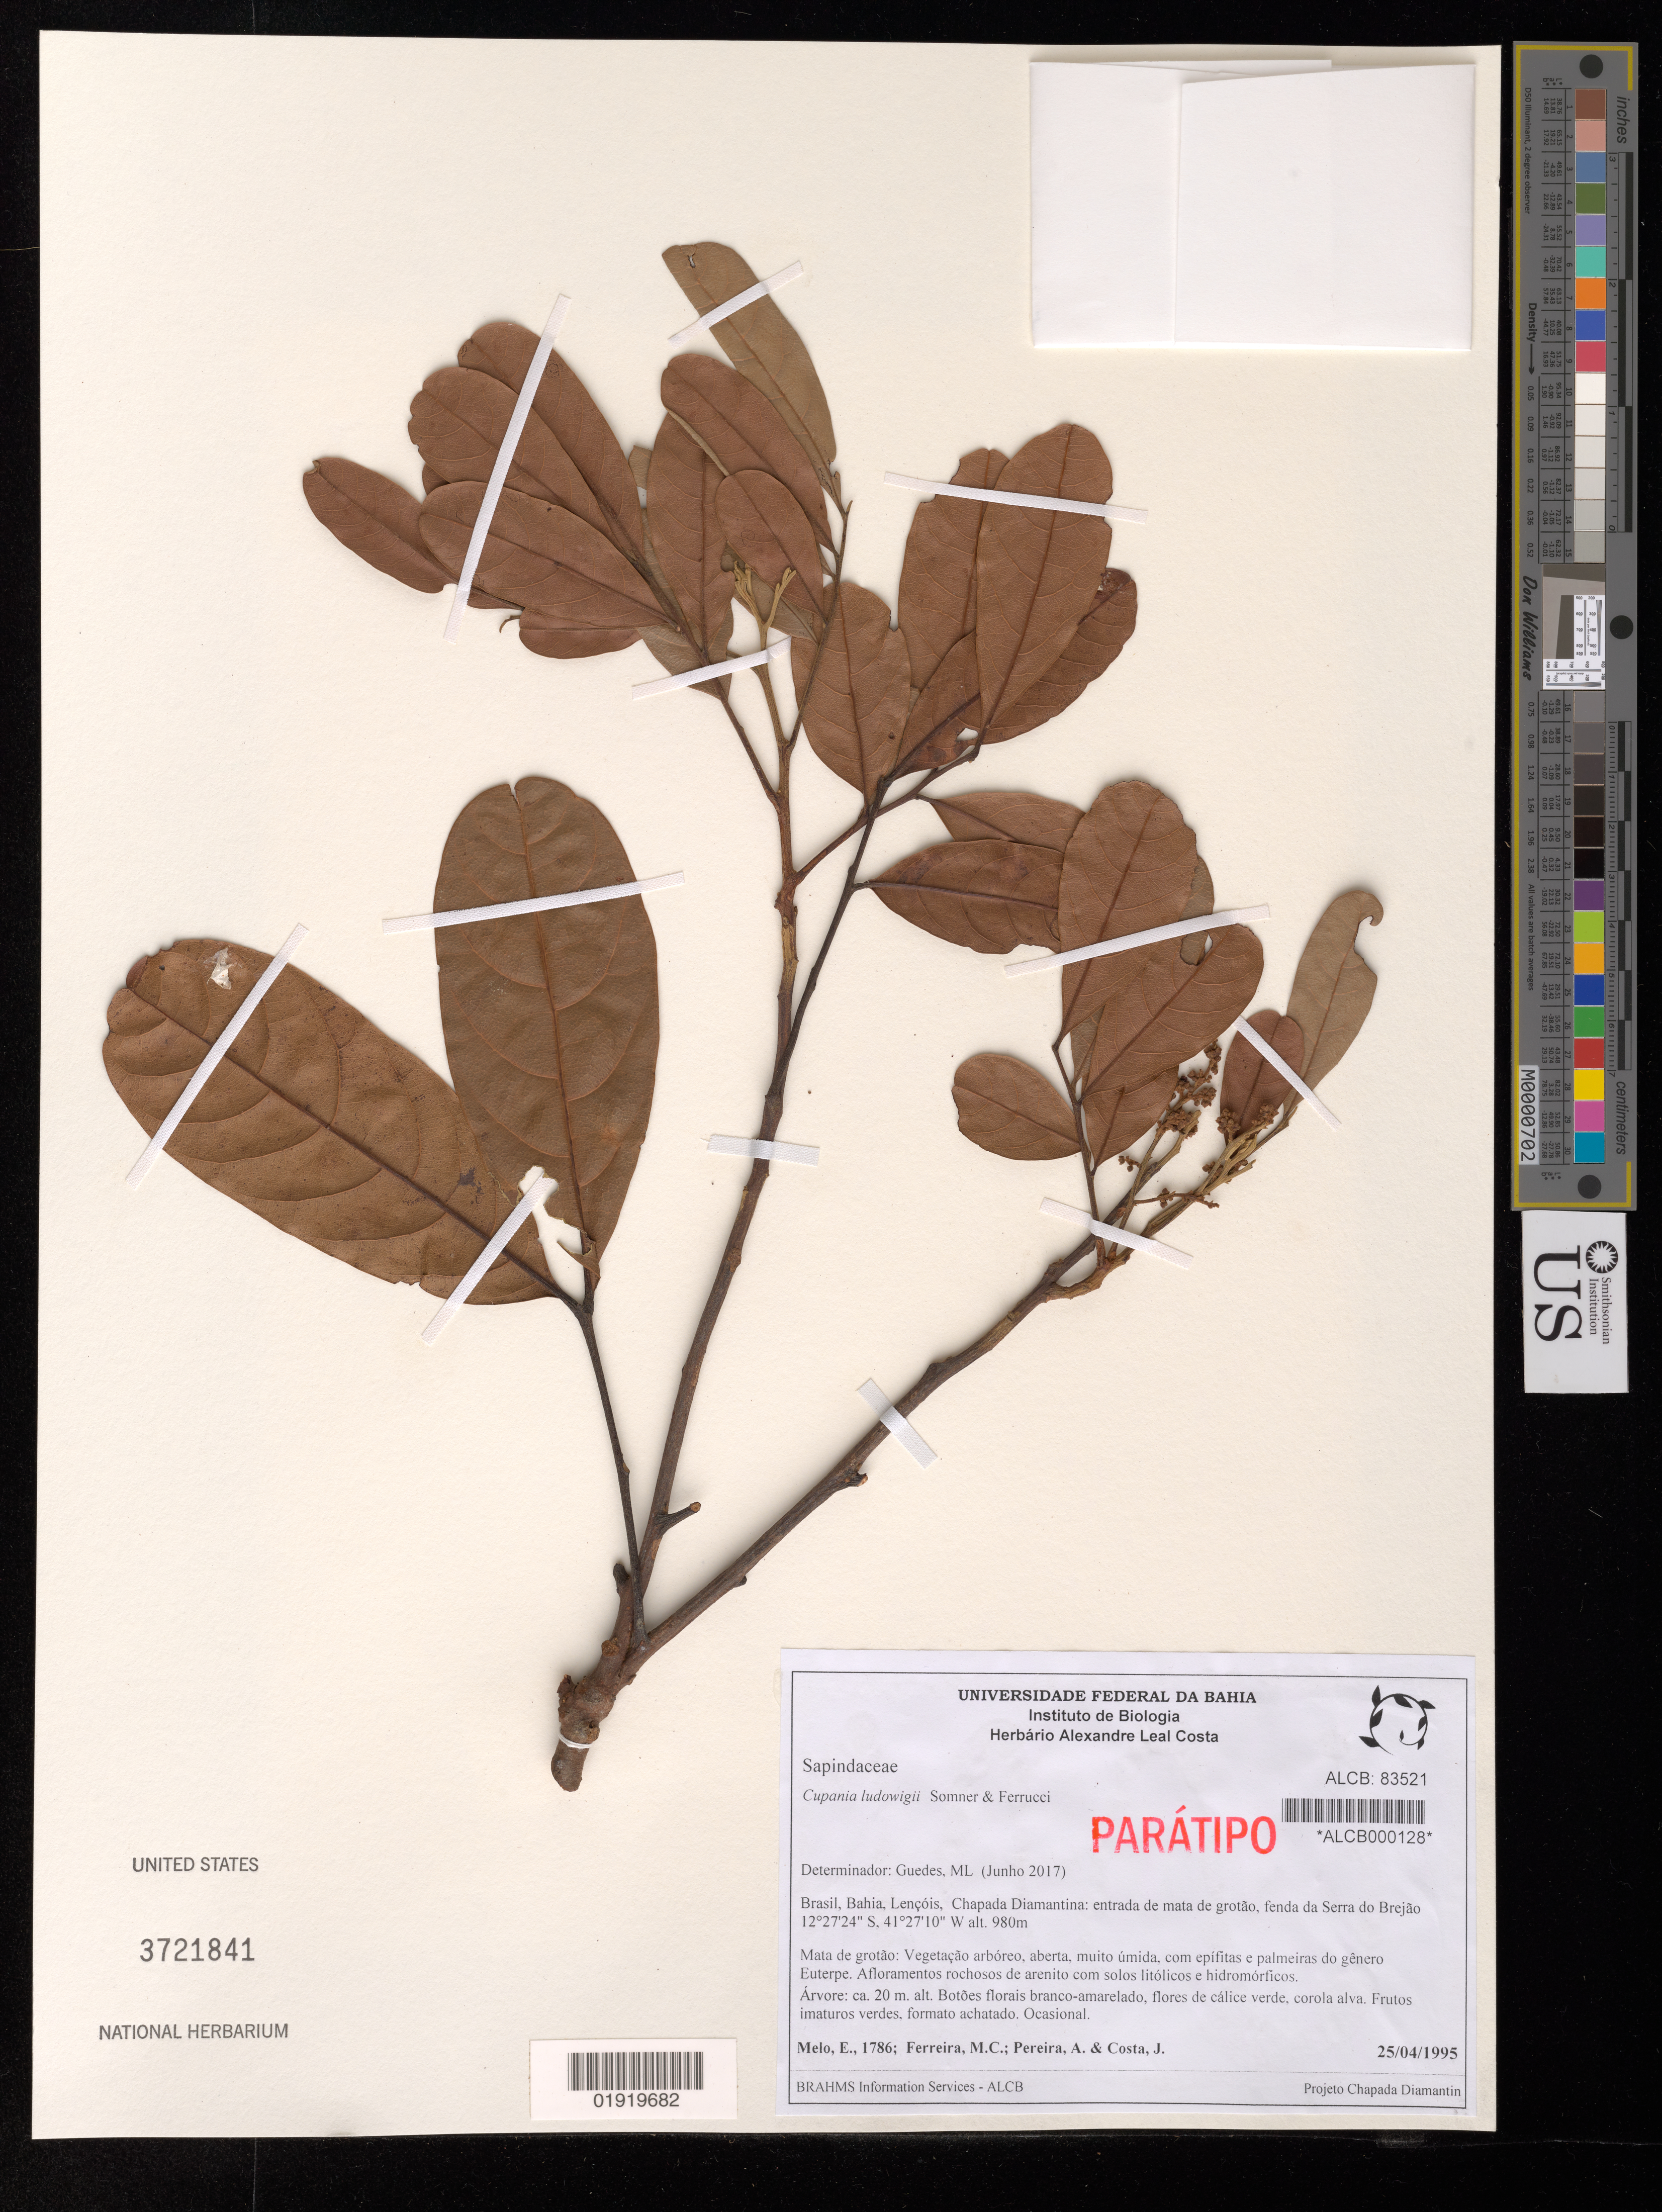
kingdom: Plantae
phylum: Tracheophyta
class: Magnoliopsida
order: Sapindales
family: Sapindaceae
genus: Cupania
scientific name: Cupania ludowigii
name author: Somner & Ferrucci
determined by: Guedes, M. L.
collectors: E. Melo, M. Ferreira, A. Pereira & J. Costa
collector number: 1786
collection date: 1995-04-25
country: Brazil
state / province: Bahia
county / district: Lençóis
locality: Bahia, Lençóis, Chapada Diamantina: entrada de mata de grotao, fenda da Serra do Brejao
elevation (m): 980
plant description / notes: Paratype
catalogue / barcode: US 3721841